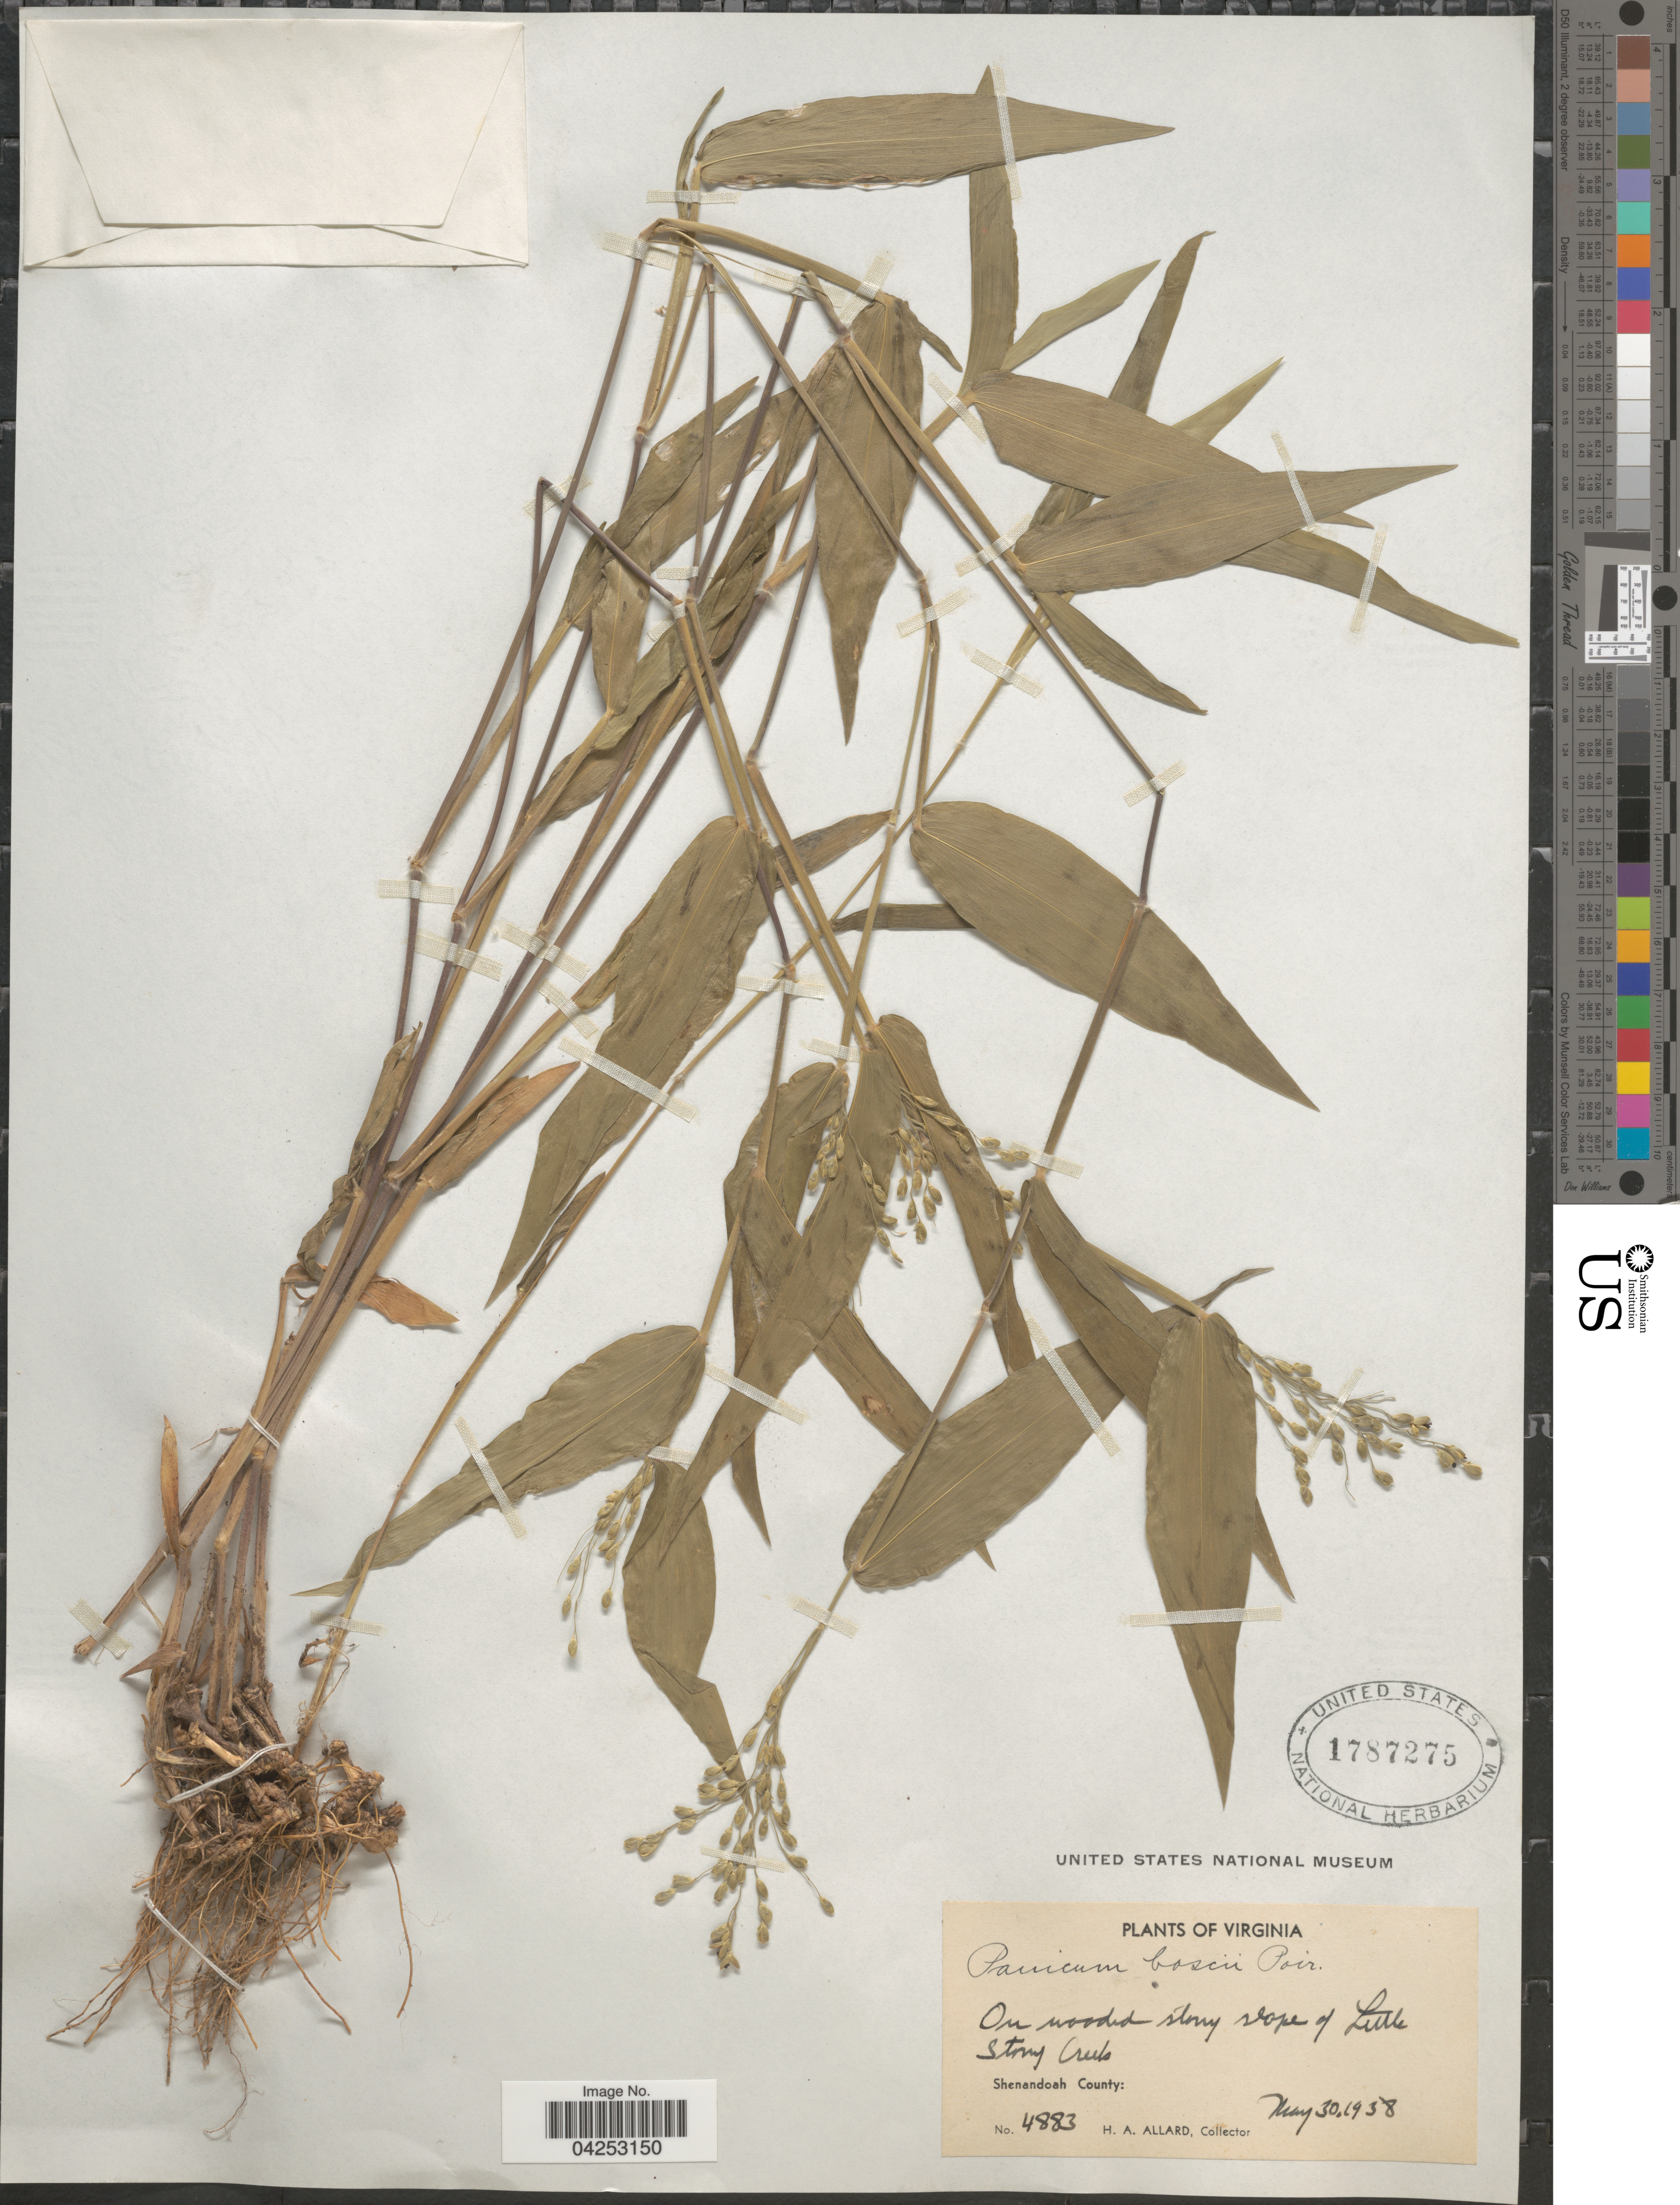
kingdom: Plantae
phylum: Tracheophyta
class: Liliopsida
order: Poales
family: Poaceae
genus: Dichanthelium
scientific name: Dichanthelium boscii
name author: (Poir.) Gould & C.A. Clark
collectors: H. A. Allard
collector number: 4883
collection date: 1938-05-30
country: United States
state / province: Virginia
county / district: Shenandoah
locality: On wooded stony slope of Little Stony Creek. Shenandoah County.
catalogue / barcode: US 1787275